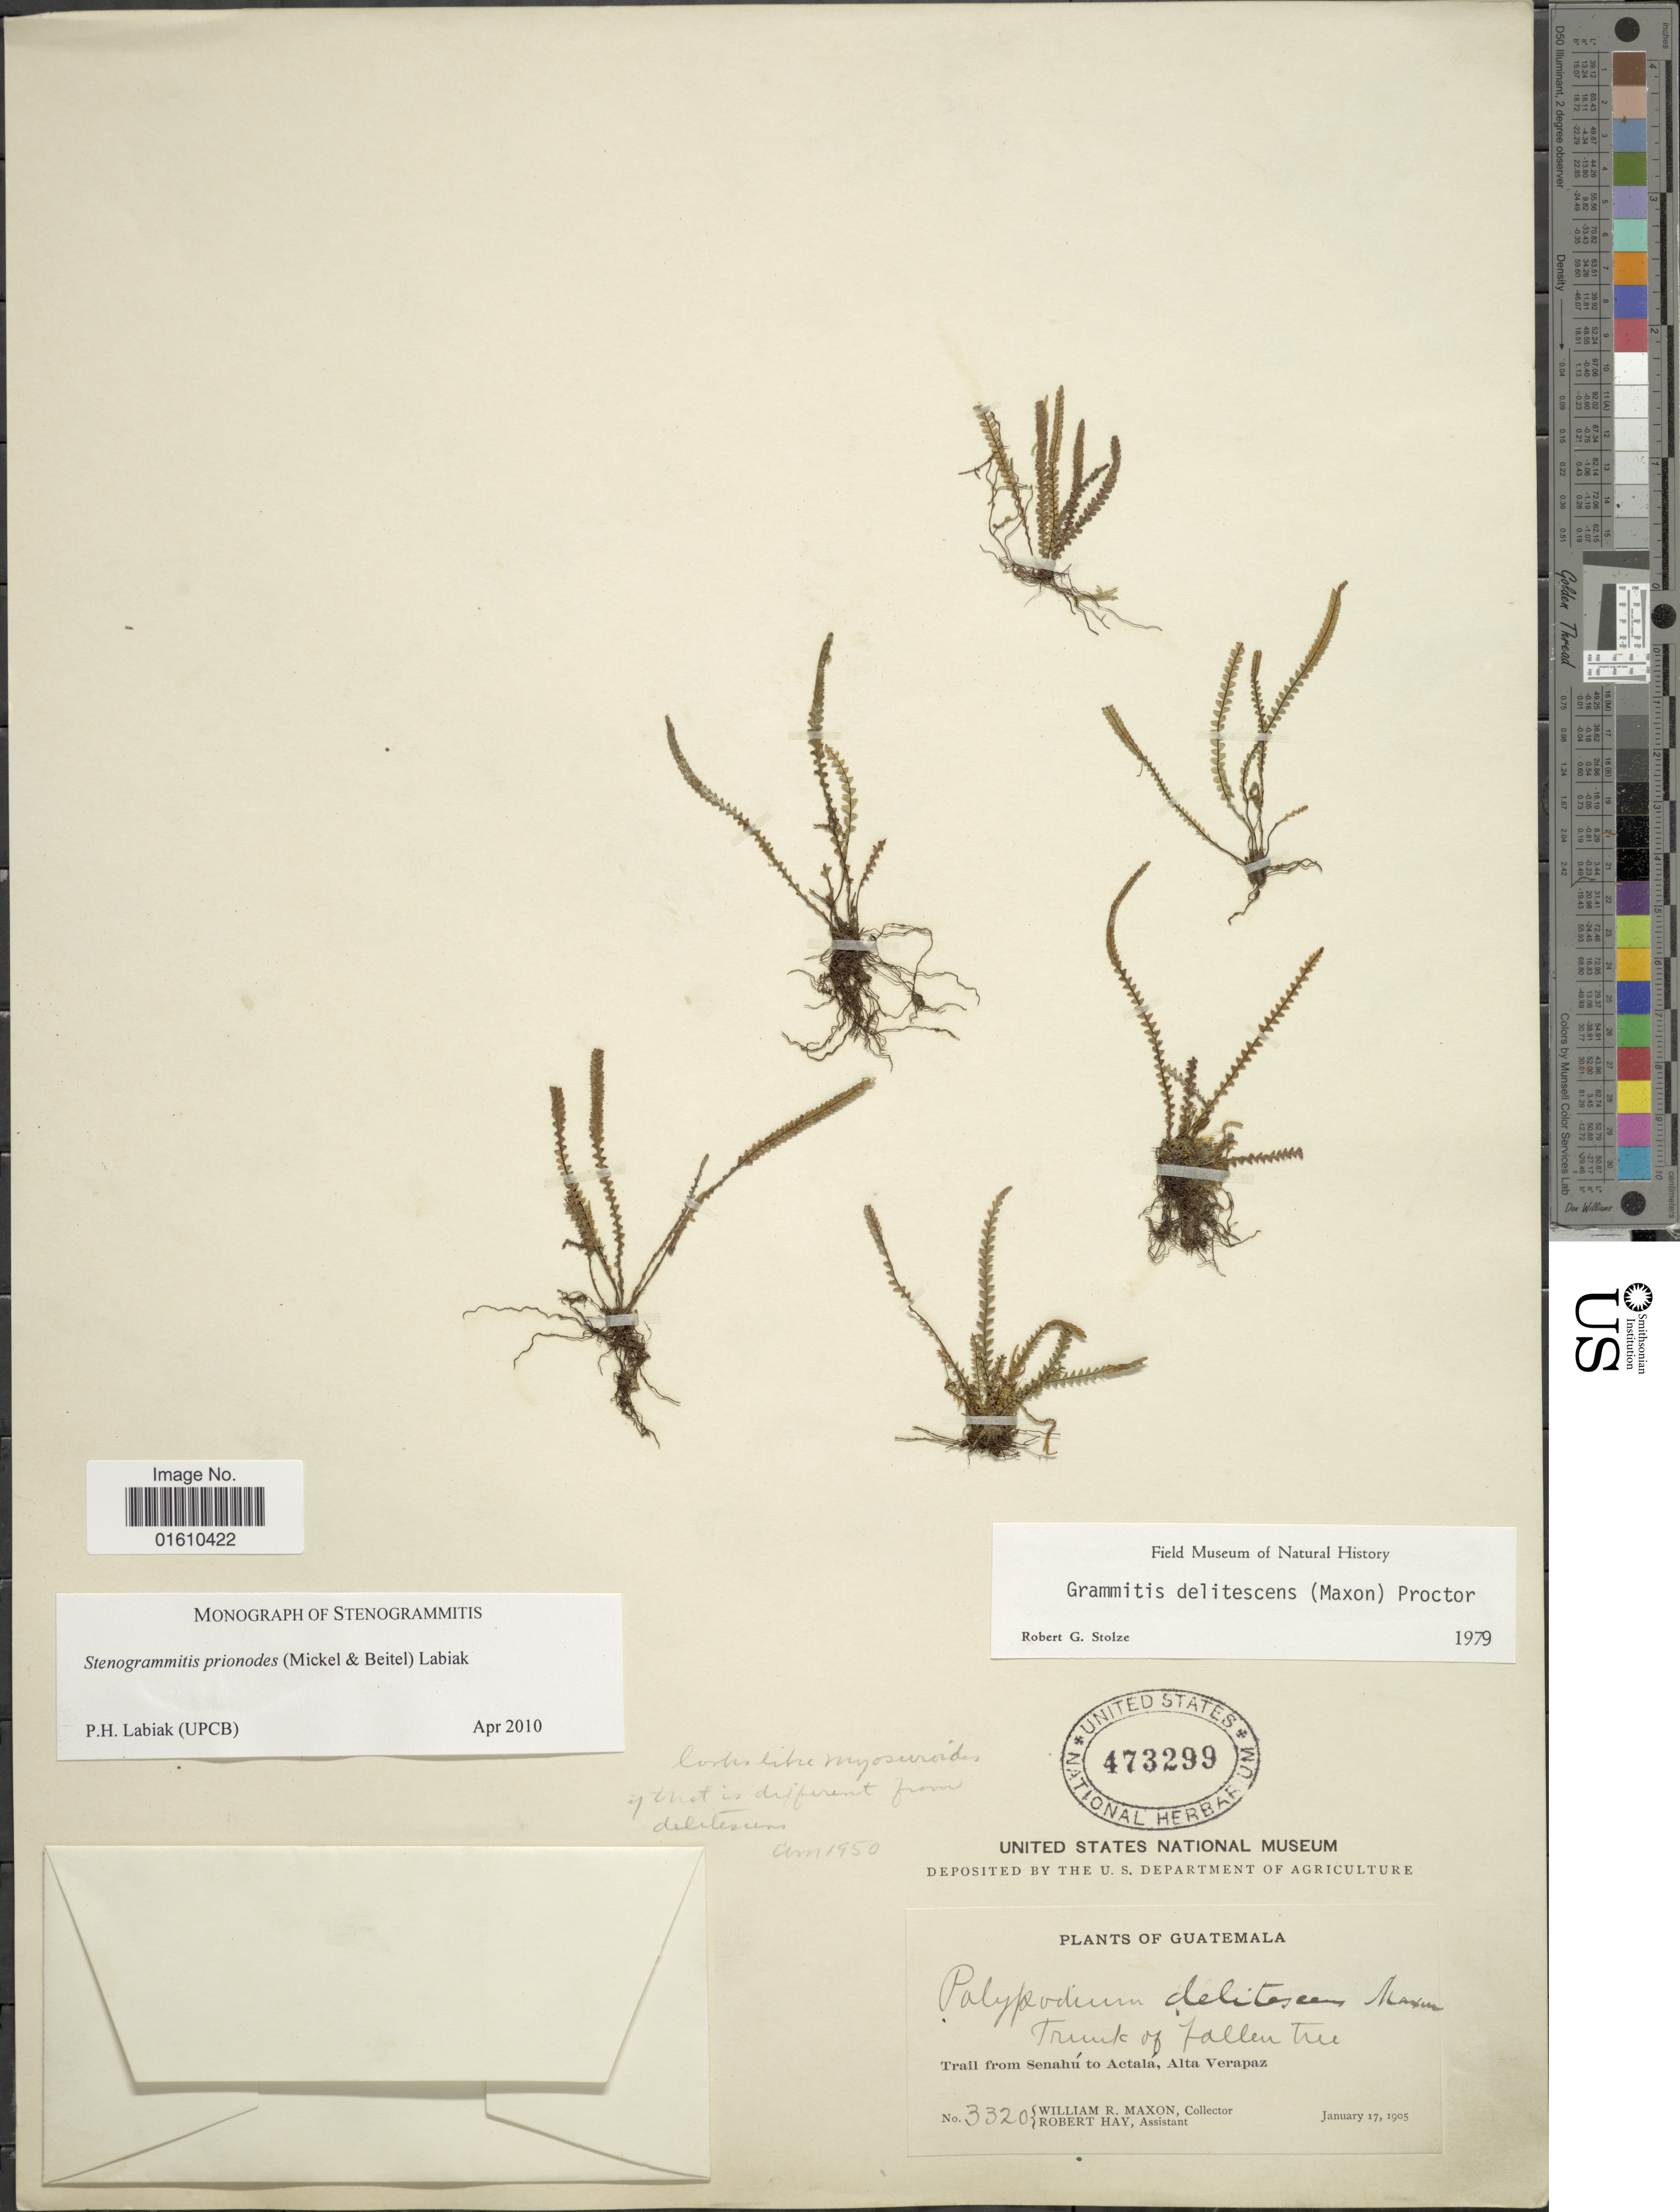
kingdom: Plantae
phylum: Tracheophyta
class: Polypodiopsida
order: Polypodiales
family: Polypodiaceae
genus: Stenogrammitis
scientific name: Stenogrammitis prionodes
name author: (Mickel & Beitel) Labiak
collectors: W. R. Maxon & R. H. Hay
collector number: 3320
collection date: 1905-01-17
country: Guatemala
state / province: Alta Verapaz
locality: Trail from Senahú to Actala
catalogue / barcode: US 473299